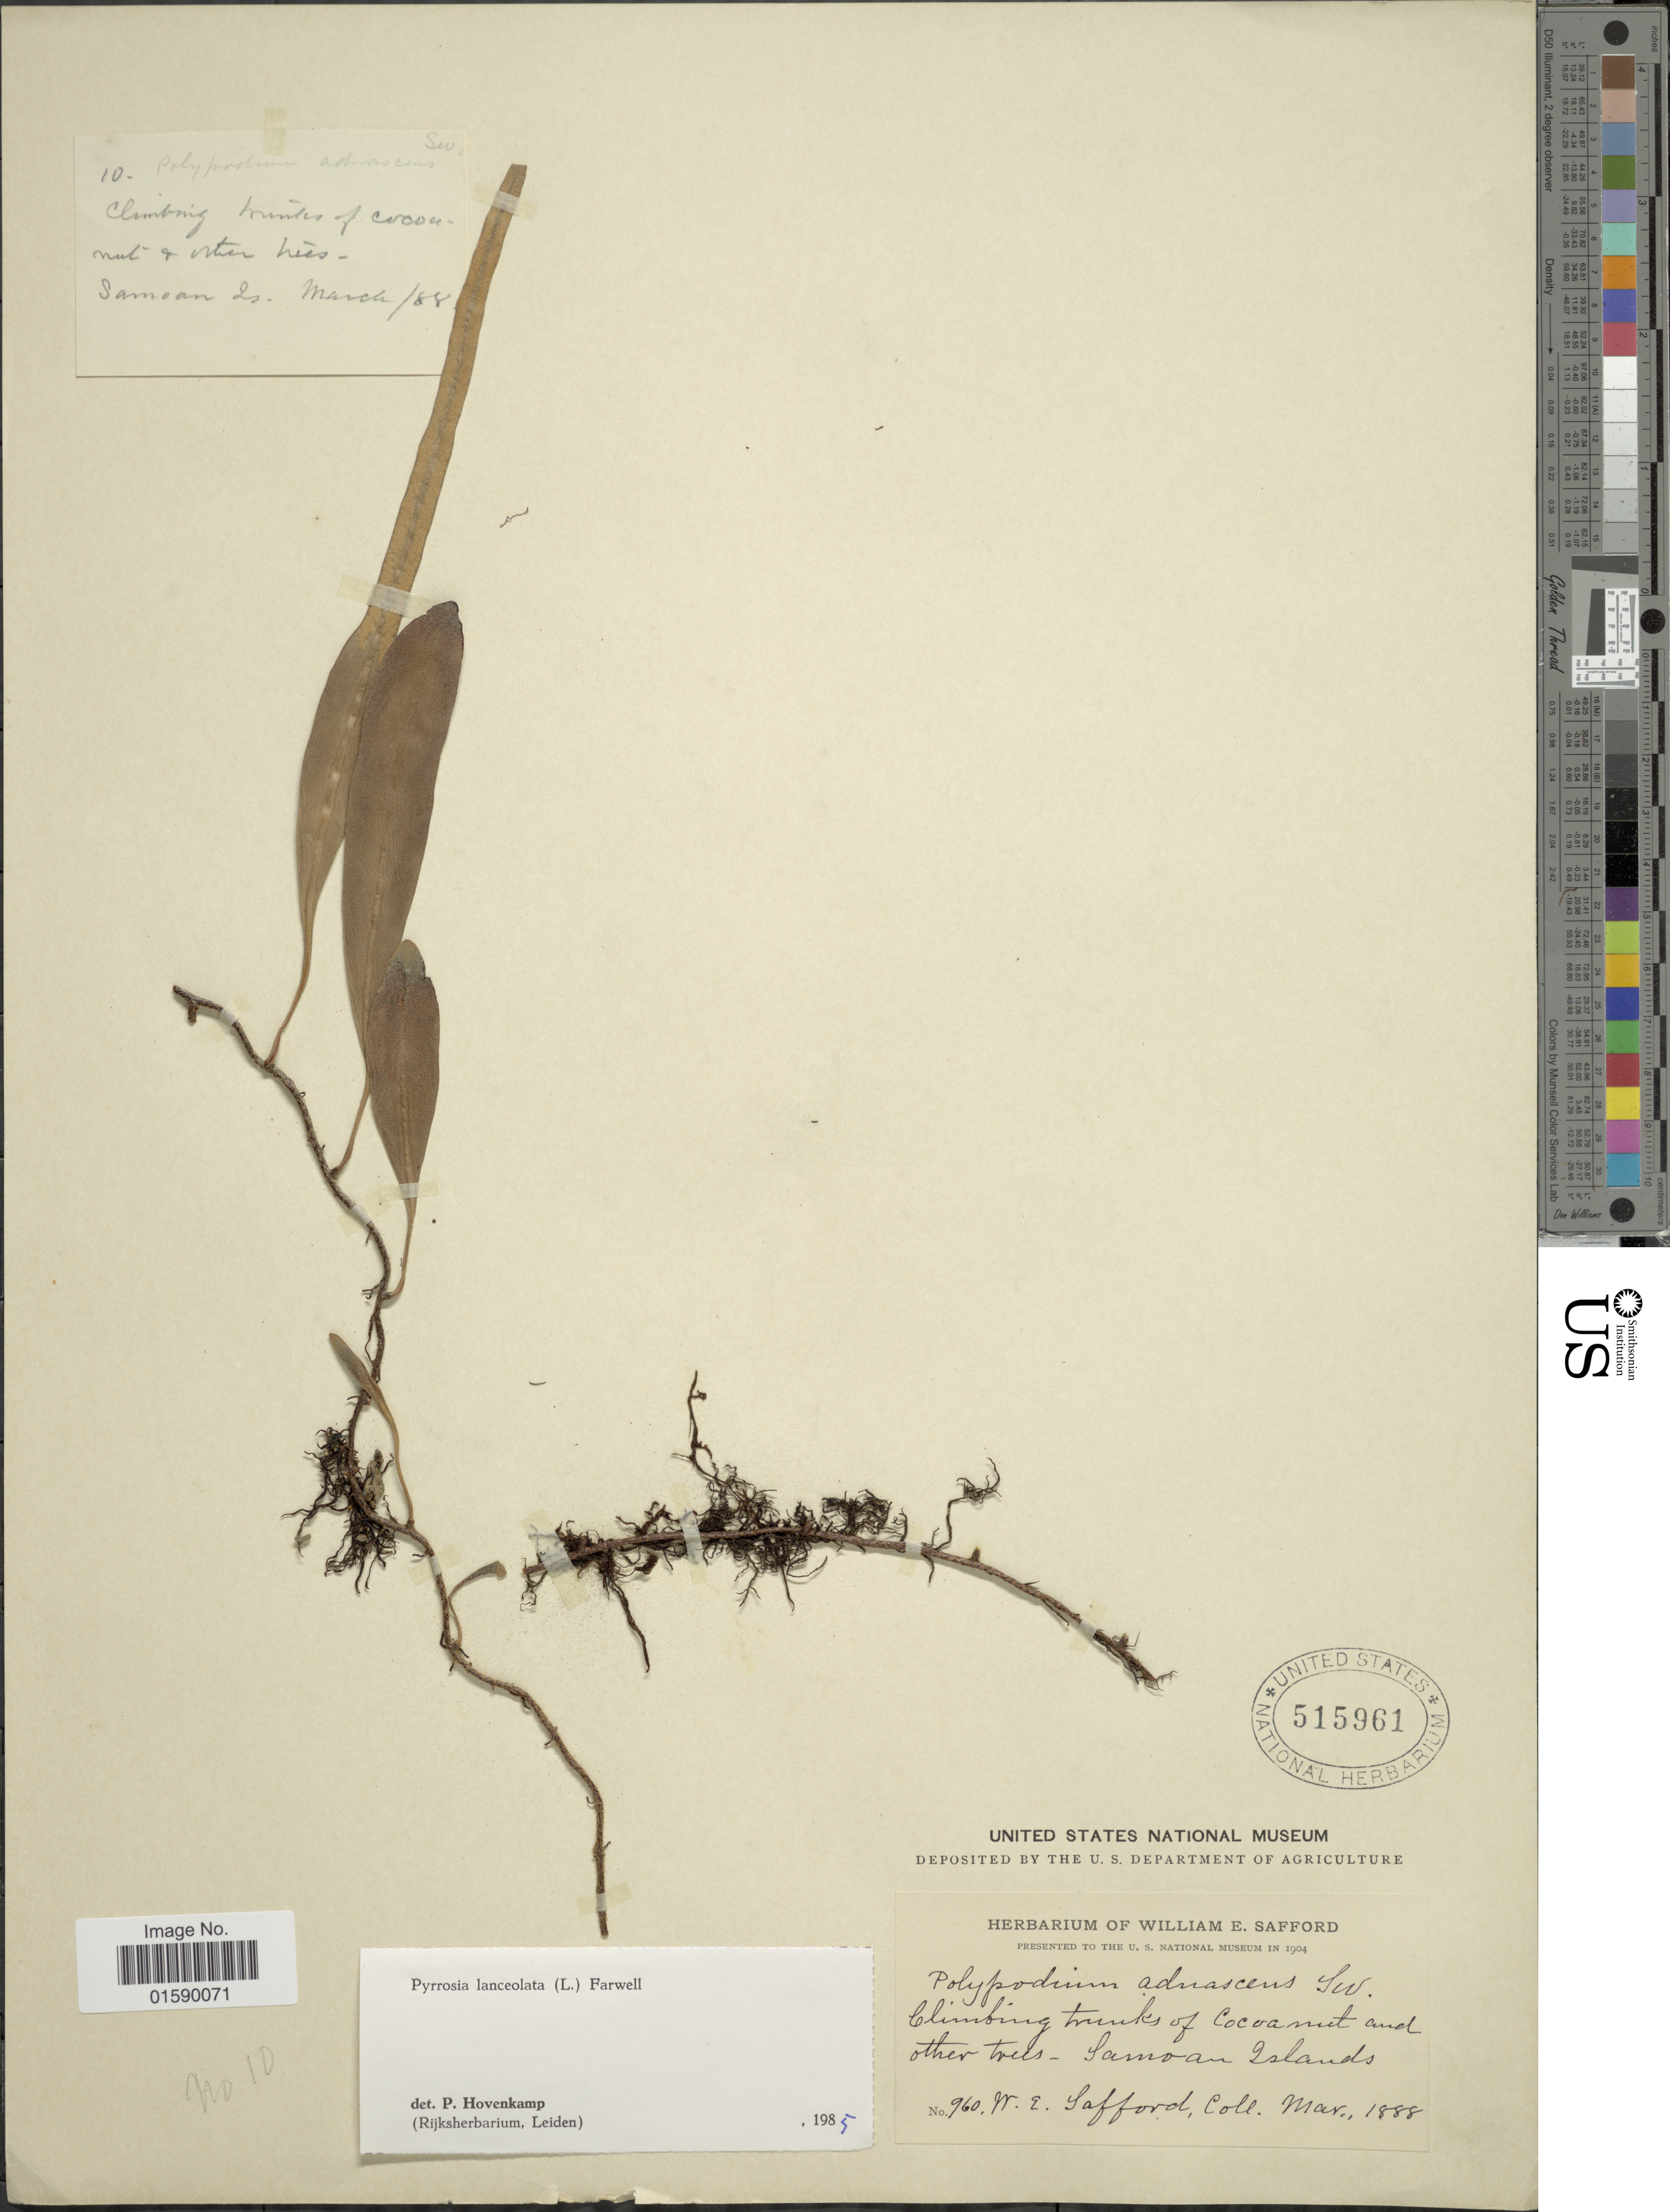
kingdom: Plantae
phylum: Tracheophyta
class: Polypodiopsida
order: Polypodiales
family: Polypodiaceae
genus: Pyrrosia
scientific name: Pyrrosia lanceolata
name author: (L.) Farw.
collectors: W. E. Safford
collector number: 960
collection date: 1888-03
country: Samoa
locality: Samoan Islands.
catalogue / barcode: US 515961